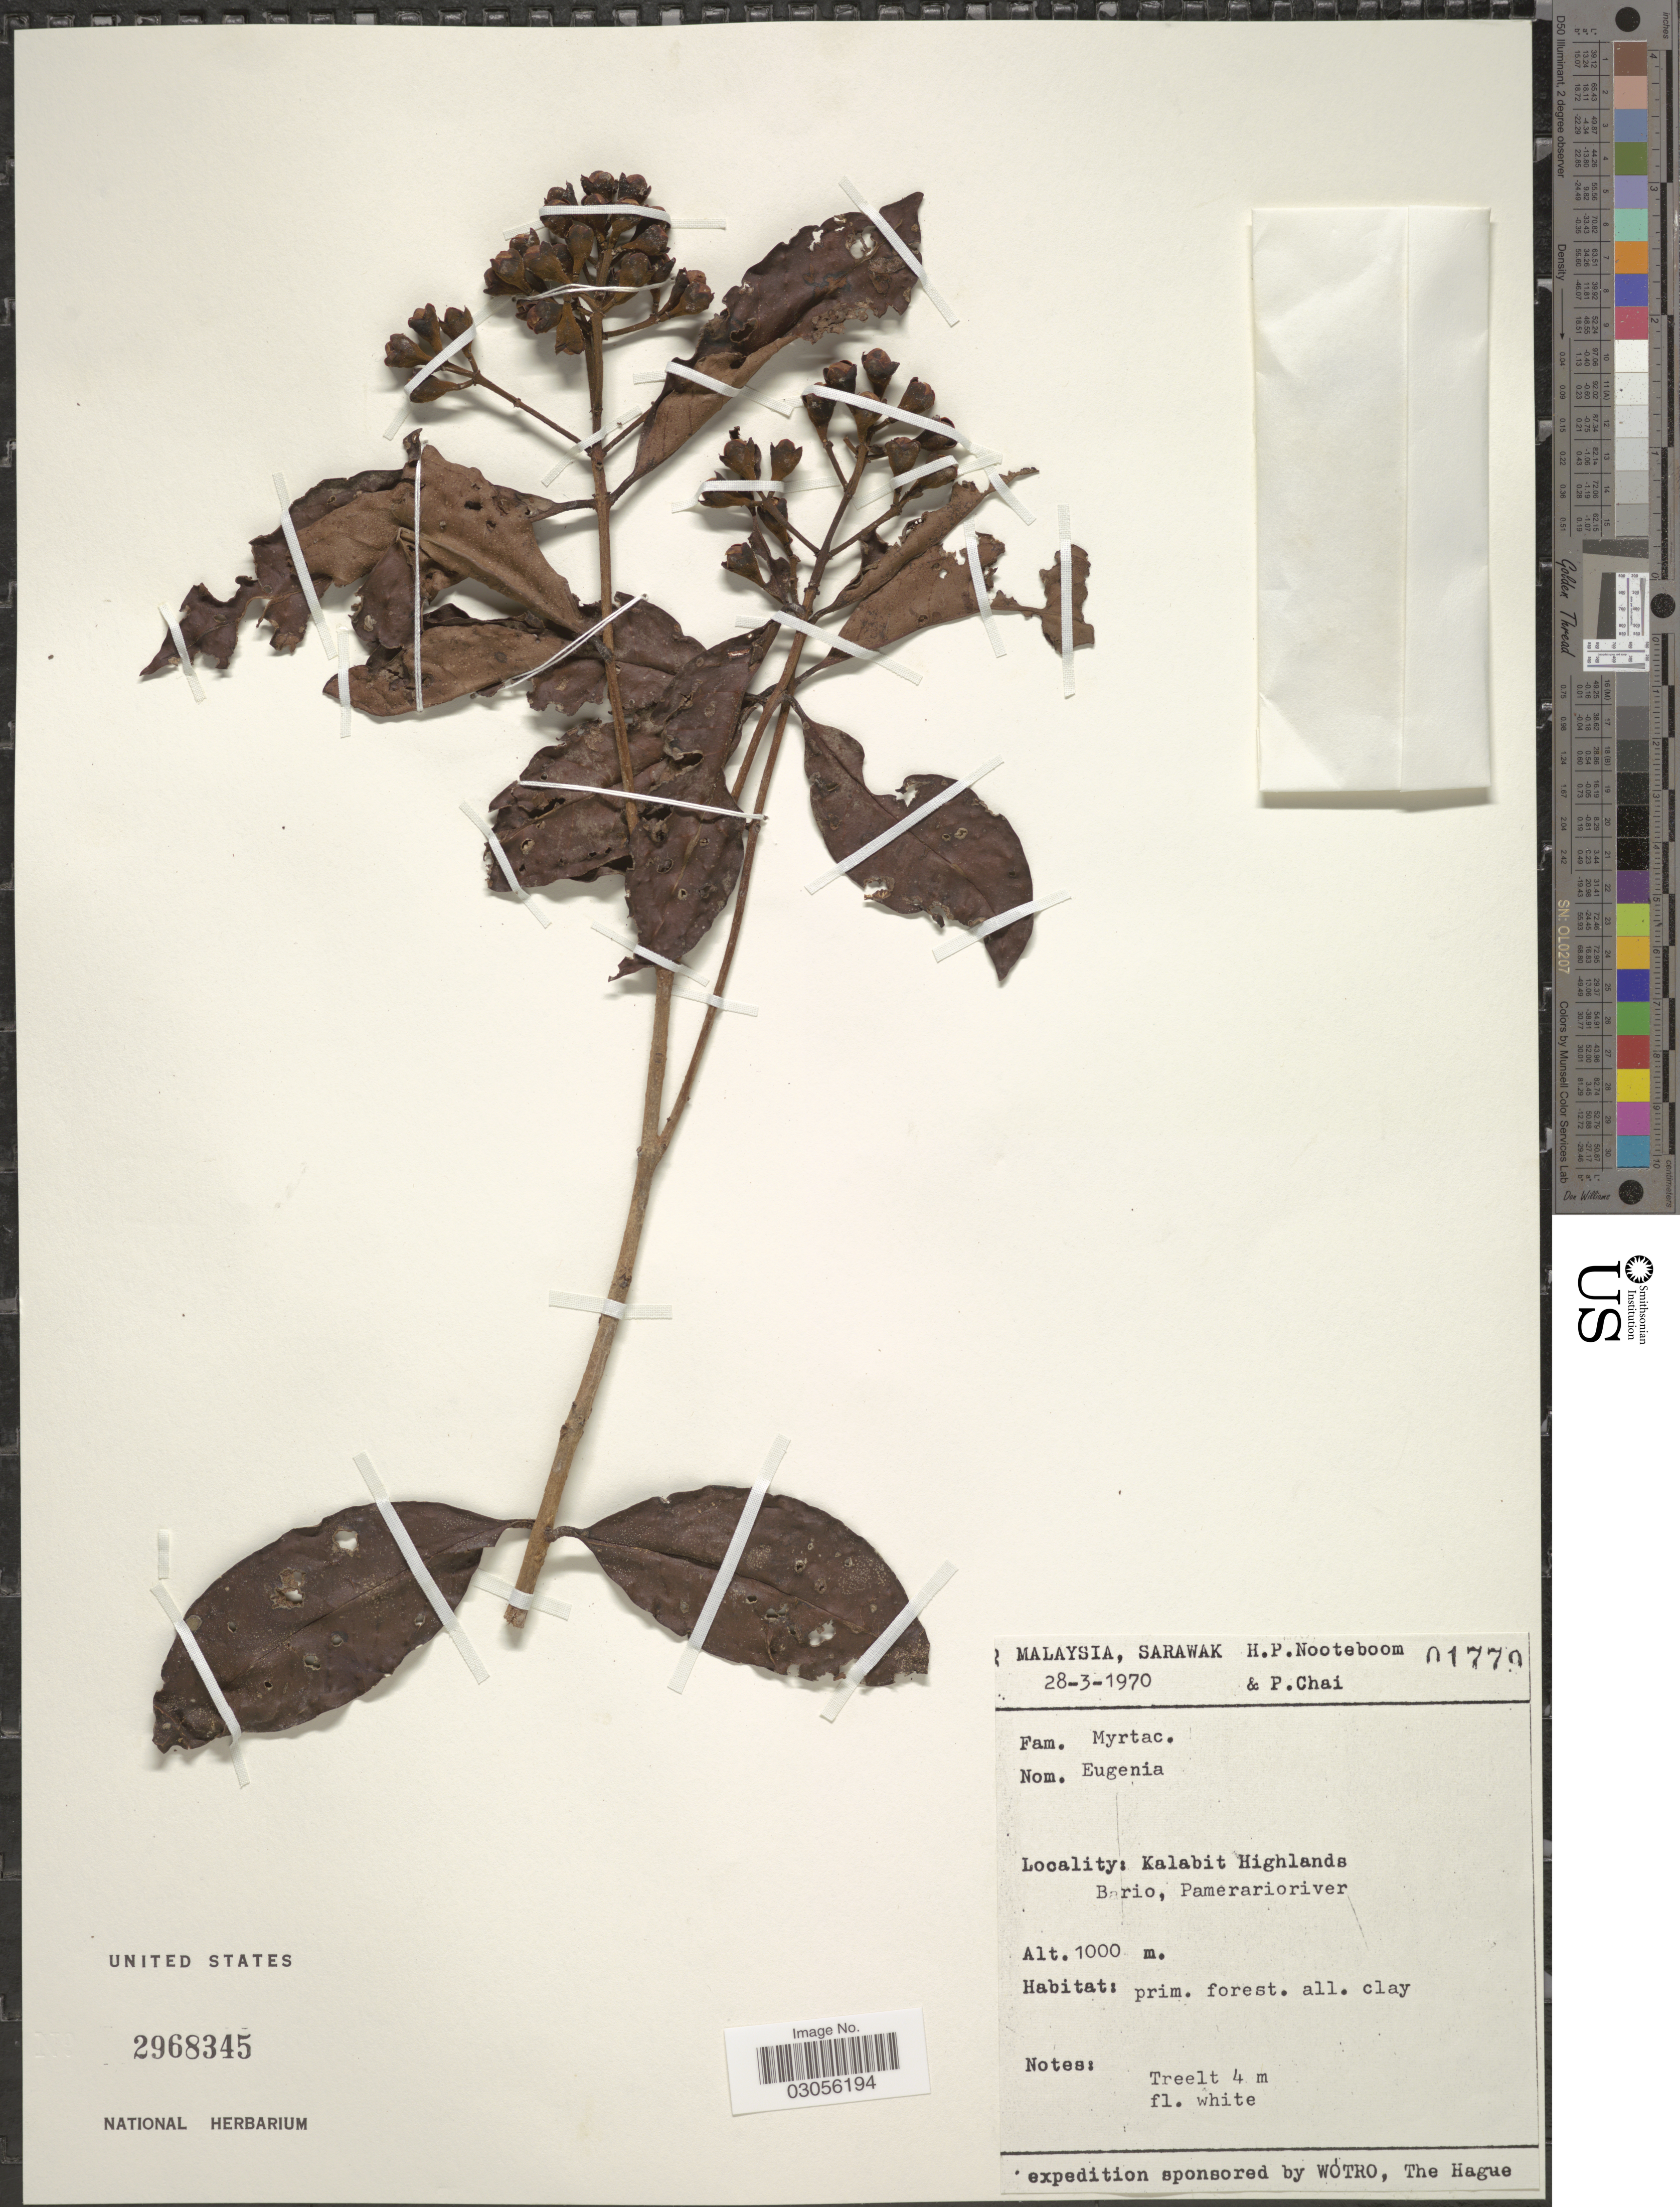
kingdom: Plantae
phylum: Tracheophyta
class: Magnoliopsida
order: Myrtales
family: Myrtaceae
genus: Syzygium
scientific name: Syzygium sp.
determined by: Strong, M. T., (US), Smithsonian Institution - National Museum of Natural History (UNITED STATES)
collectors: H. P. Nooteboom & P. Chai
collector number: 01779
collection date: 1970-03-28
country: Malaysia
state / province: Sarawak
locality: Kalabit Highlands. Bario, Pamerarioriver.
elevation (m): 1000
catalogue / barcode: US 2968345